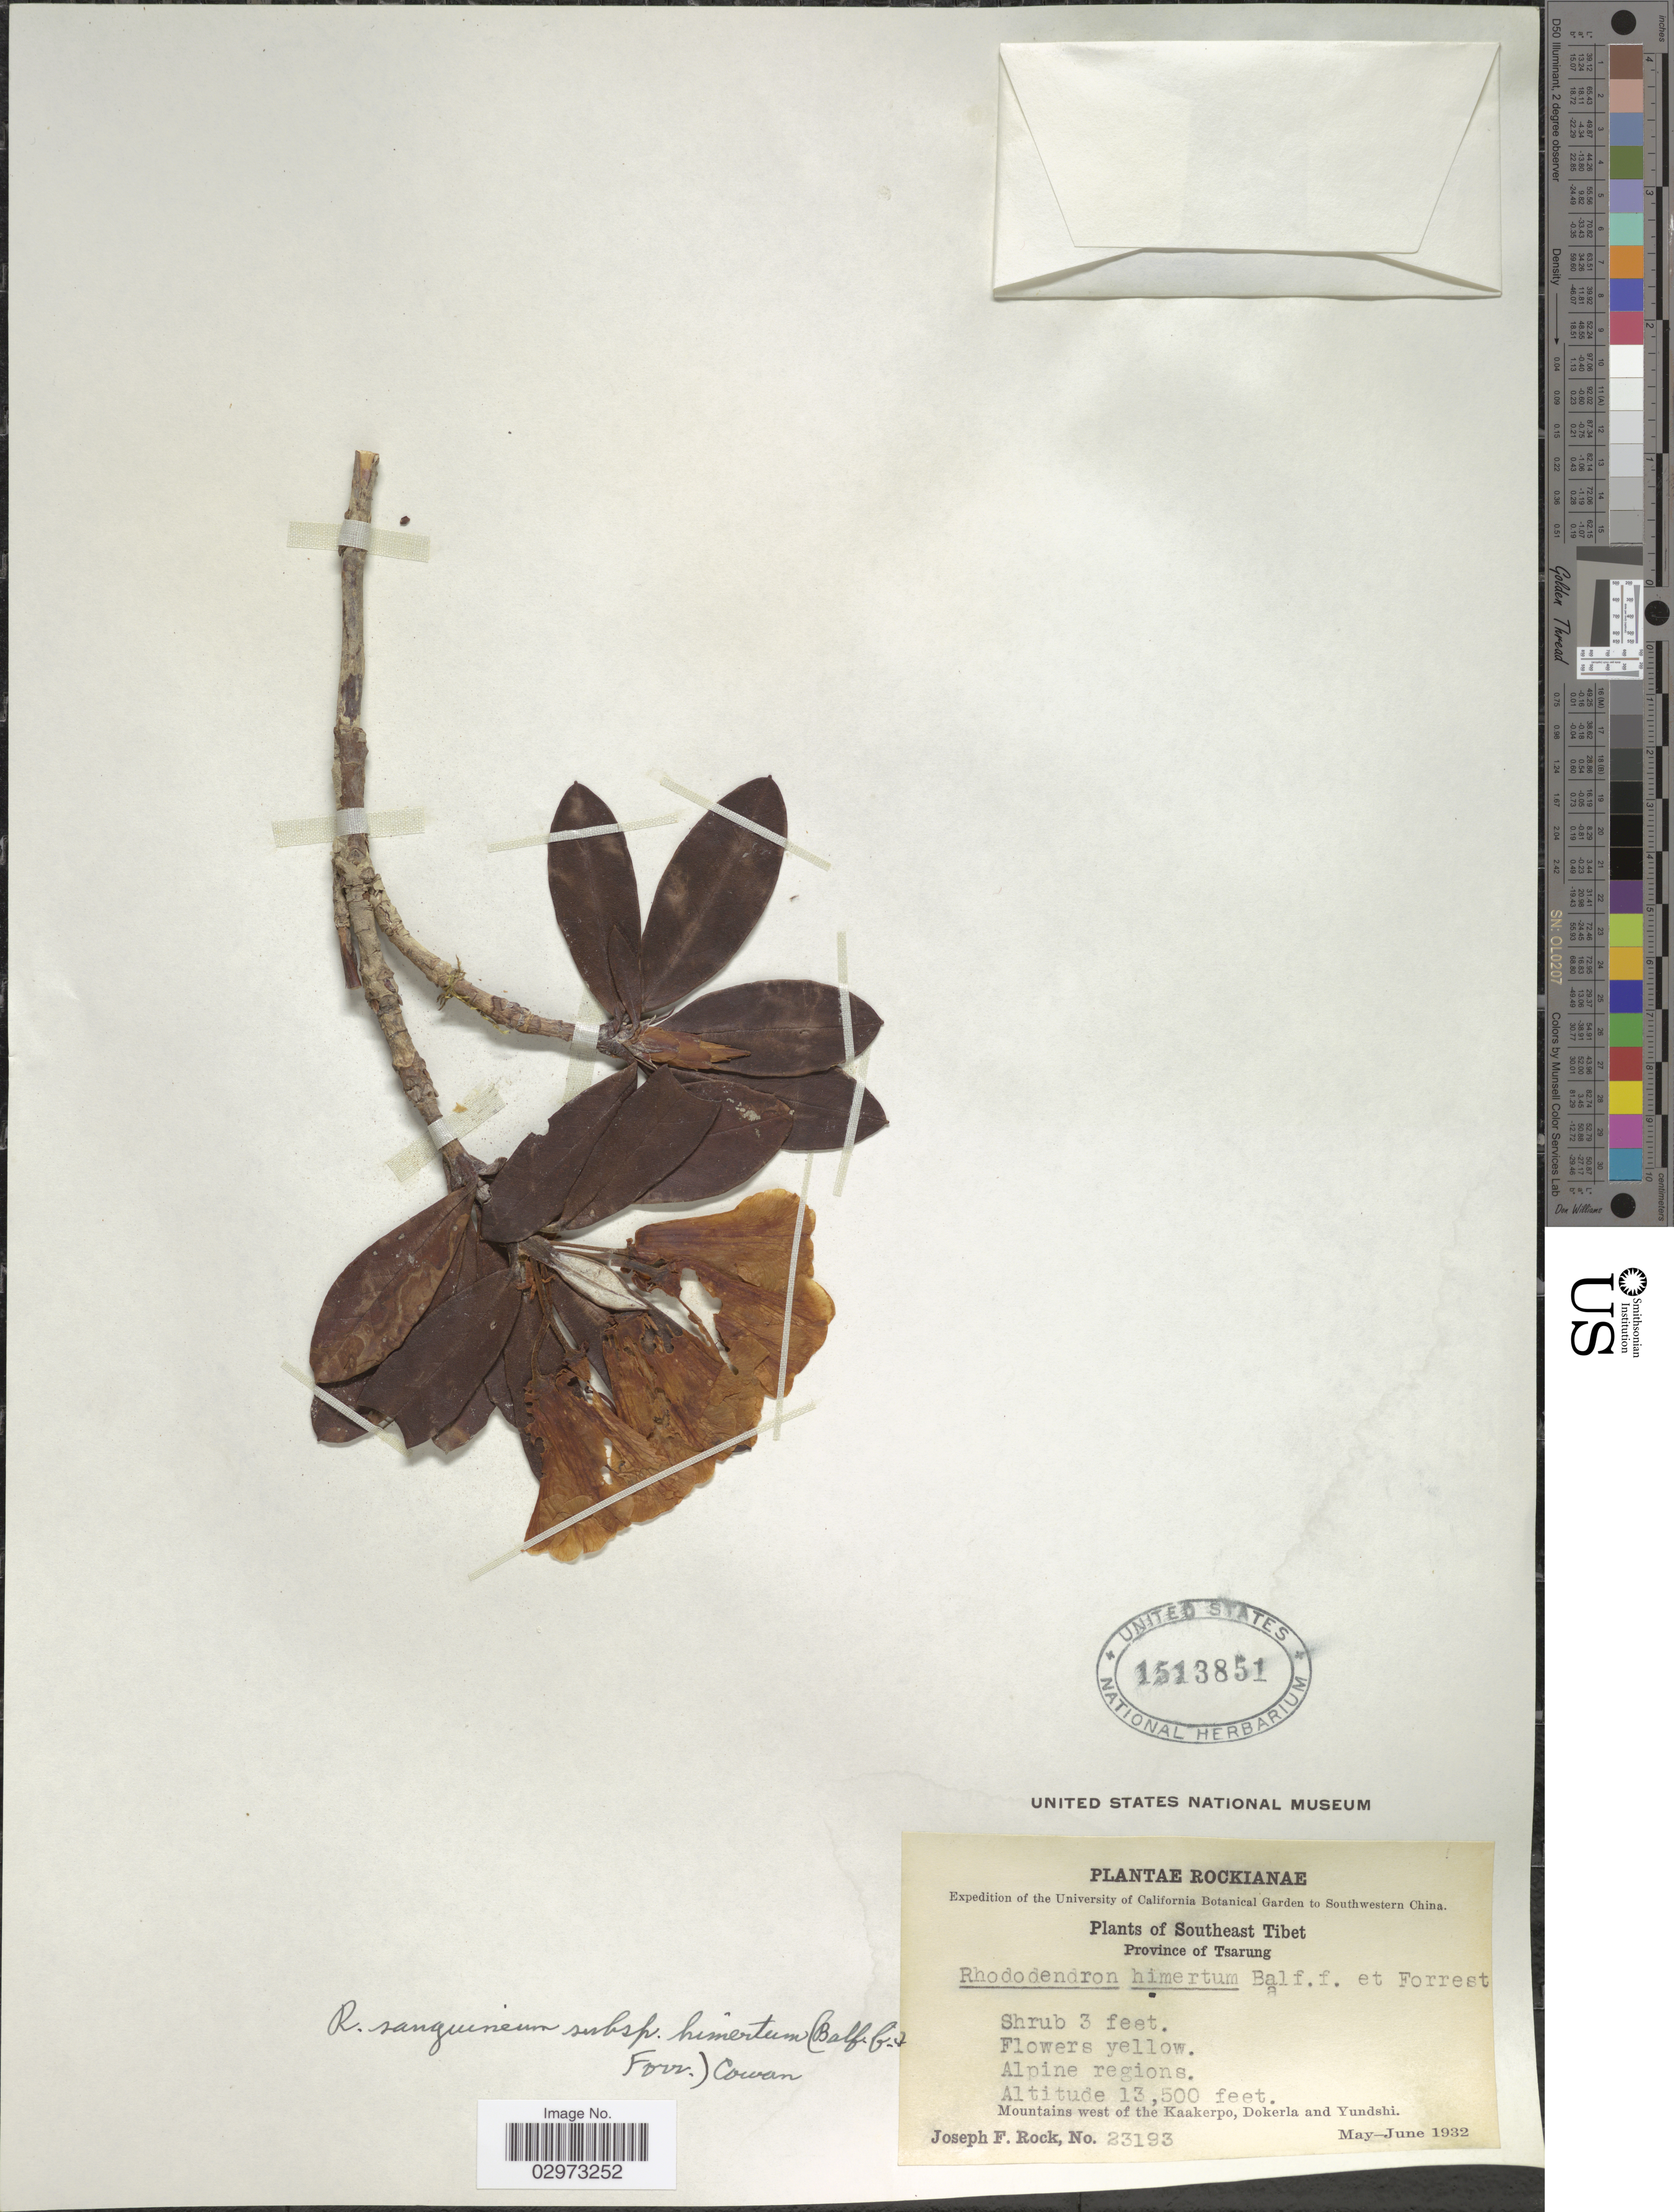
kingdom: Plantae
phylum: Tracheophyta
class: Magnoliopsida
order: Ericales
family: Ericaceae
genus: Rhododendron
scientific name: Rhododendron sanguineum subsp. himertum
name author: (Balf. f. & Forrest) Cowan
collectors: J. F. Rock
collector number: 23193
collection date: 1932-05/1932-06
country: China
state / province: Xizang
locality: Southwestern China. Southeast Tibet. Province of Tsarung. Alpine regions. Mountains west of the Kaakerpo, Dokerla and Yundshi.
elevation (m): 4115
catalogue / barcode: US 1513851